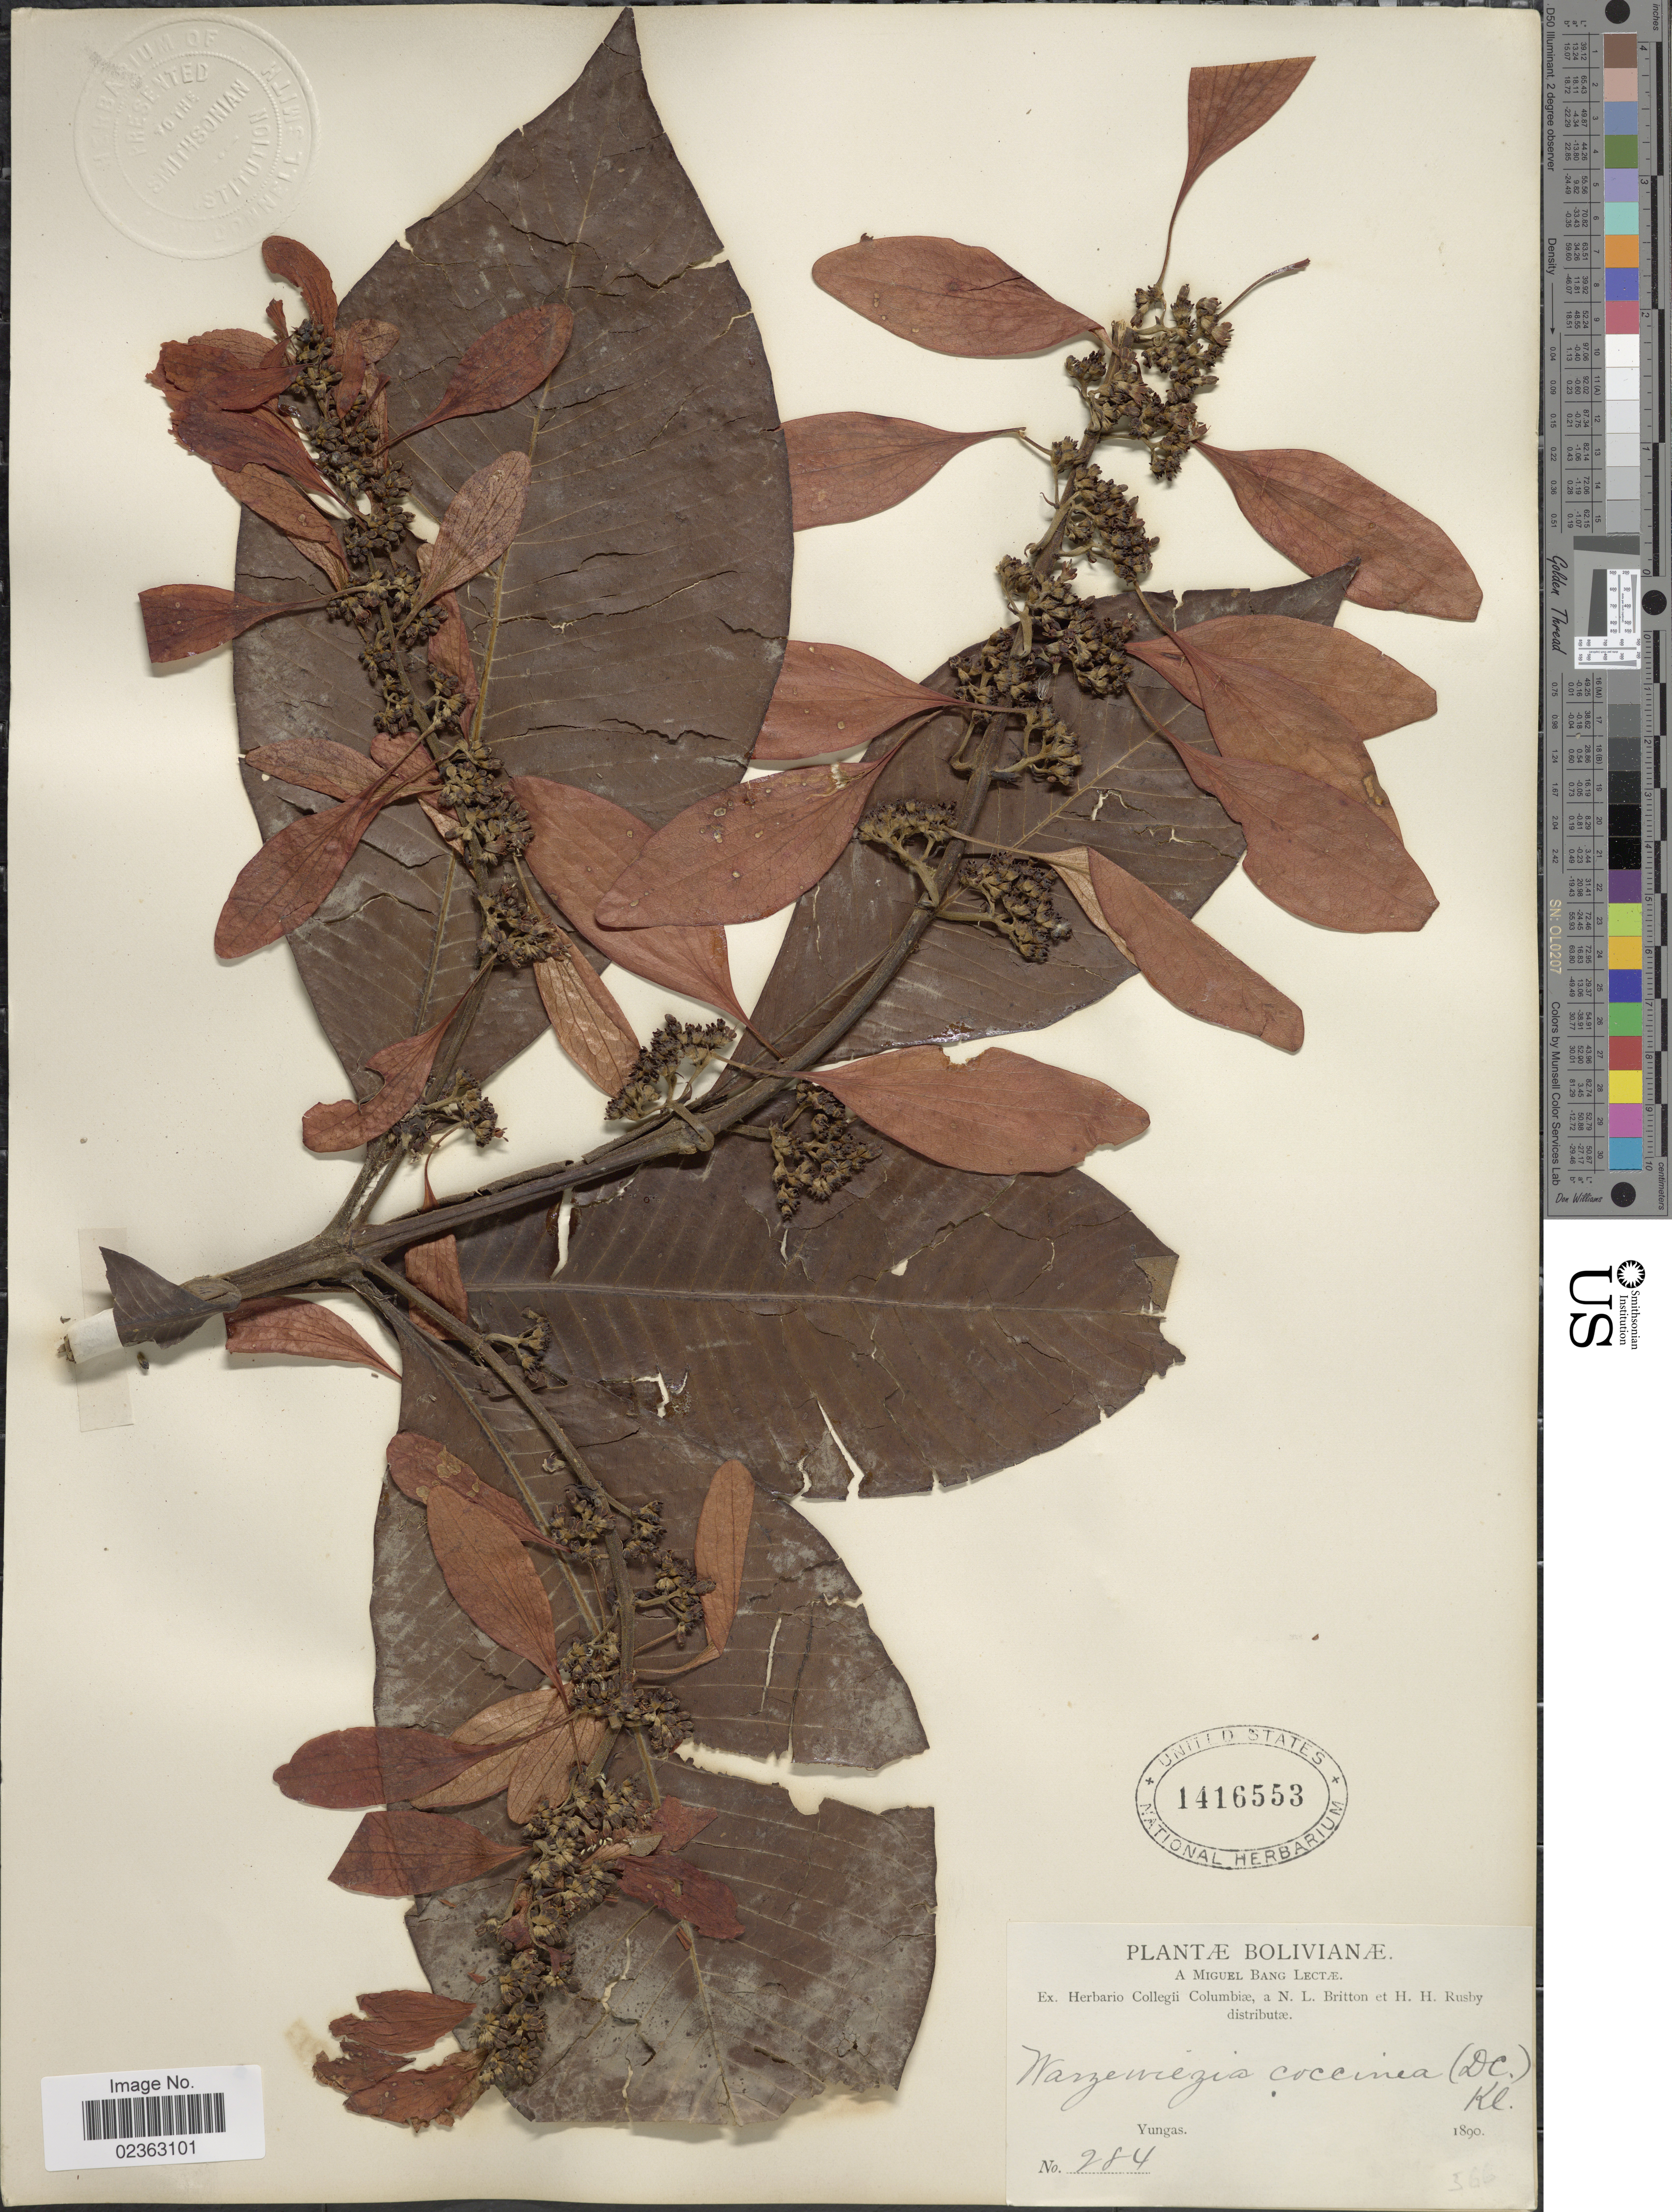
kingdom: Plantae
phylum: Tracheophyta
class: Magnoliopsida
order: Gentianales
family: Rubiaceae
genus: Warszewiczia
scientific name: Warszewiczia coccinea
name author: (Vahl) Klotzsch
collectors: M. Bang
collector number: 284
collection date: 1890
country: Bolivia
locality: Yungas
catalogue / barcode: US 1416553